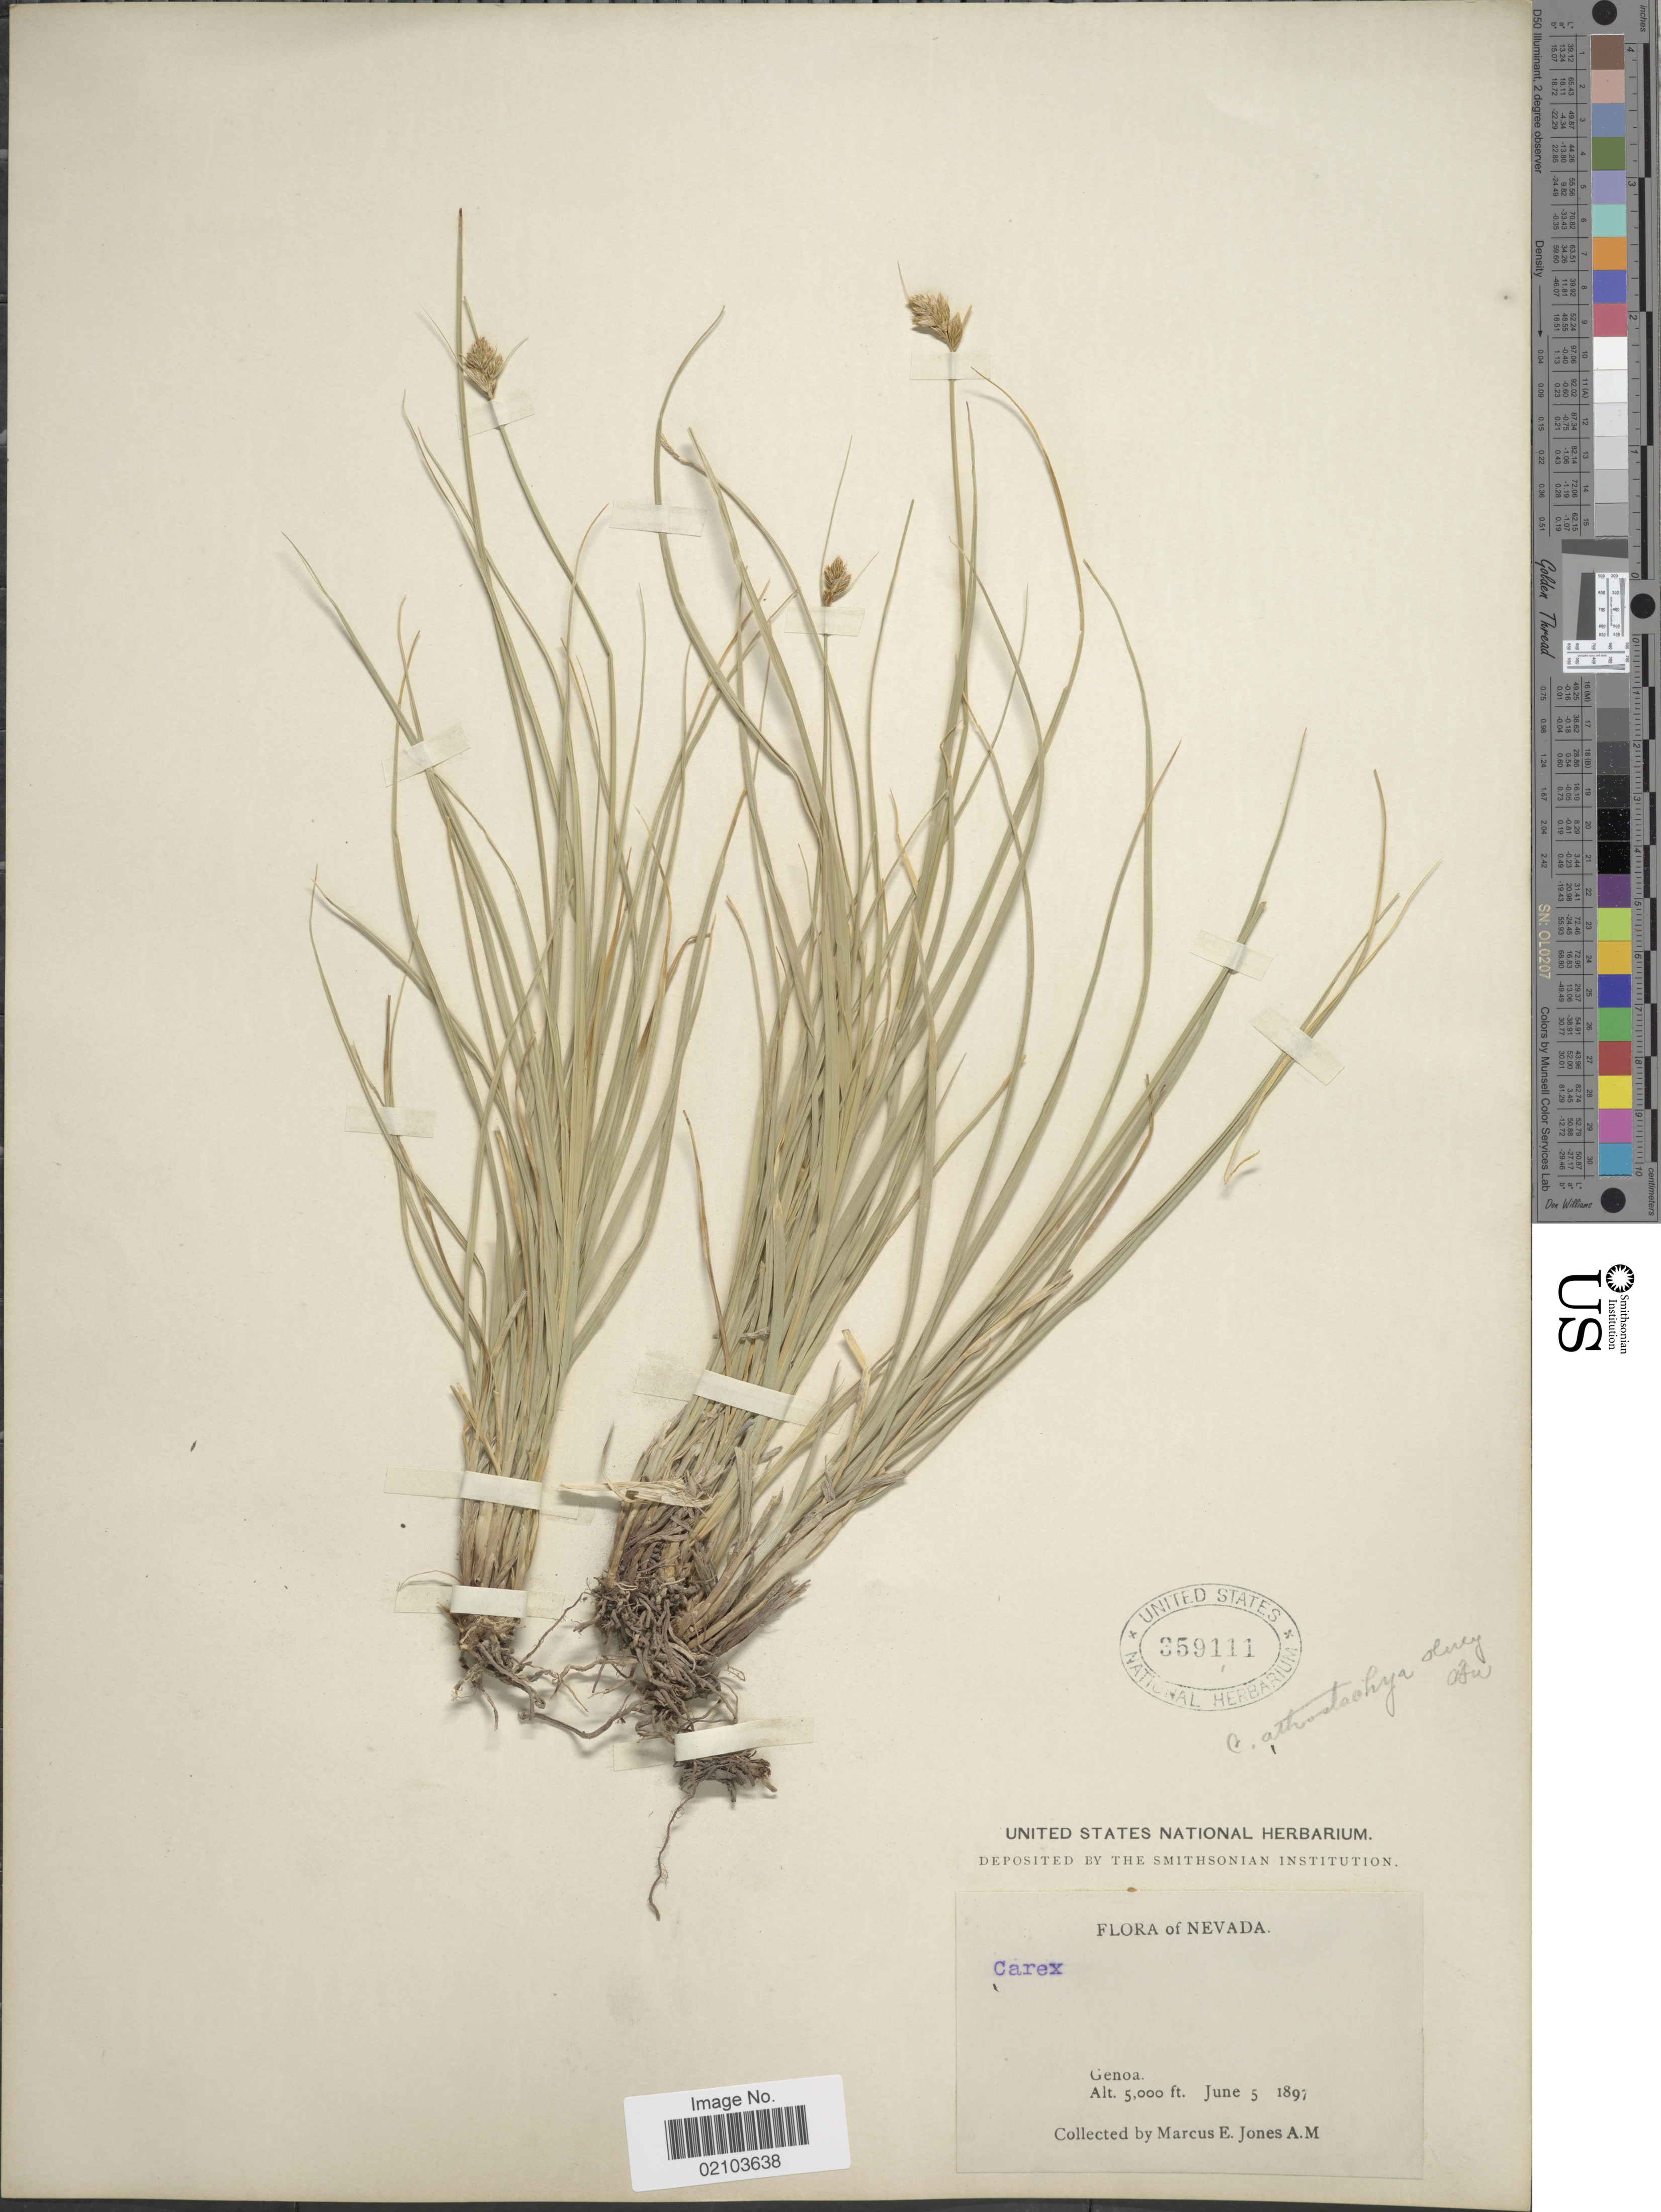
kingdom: Plantae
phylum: Tracheophyta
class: Liliopsida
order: Poales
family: Cyperaceae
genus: Carex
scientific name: Carex athrostachya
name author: Olney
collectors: M. E. Jones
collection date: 1897-06-05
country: United States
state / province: Nevada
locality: Genoa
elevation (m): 1524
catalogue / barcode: US 359111